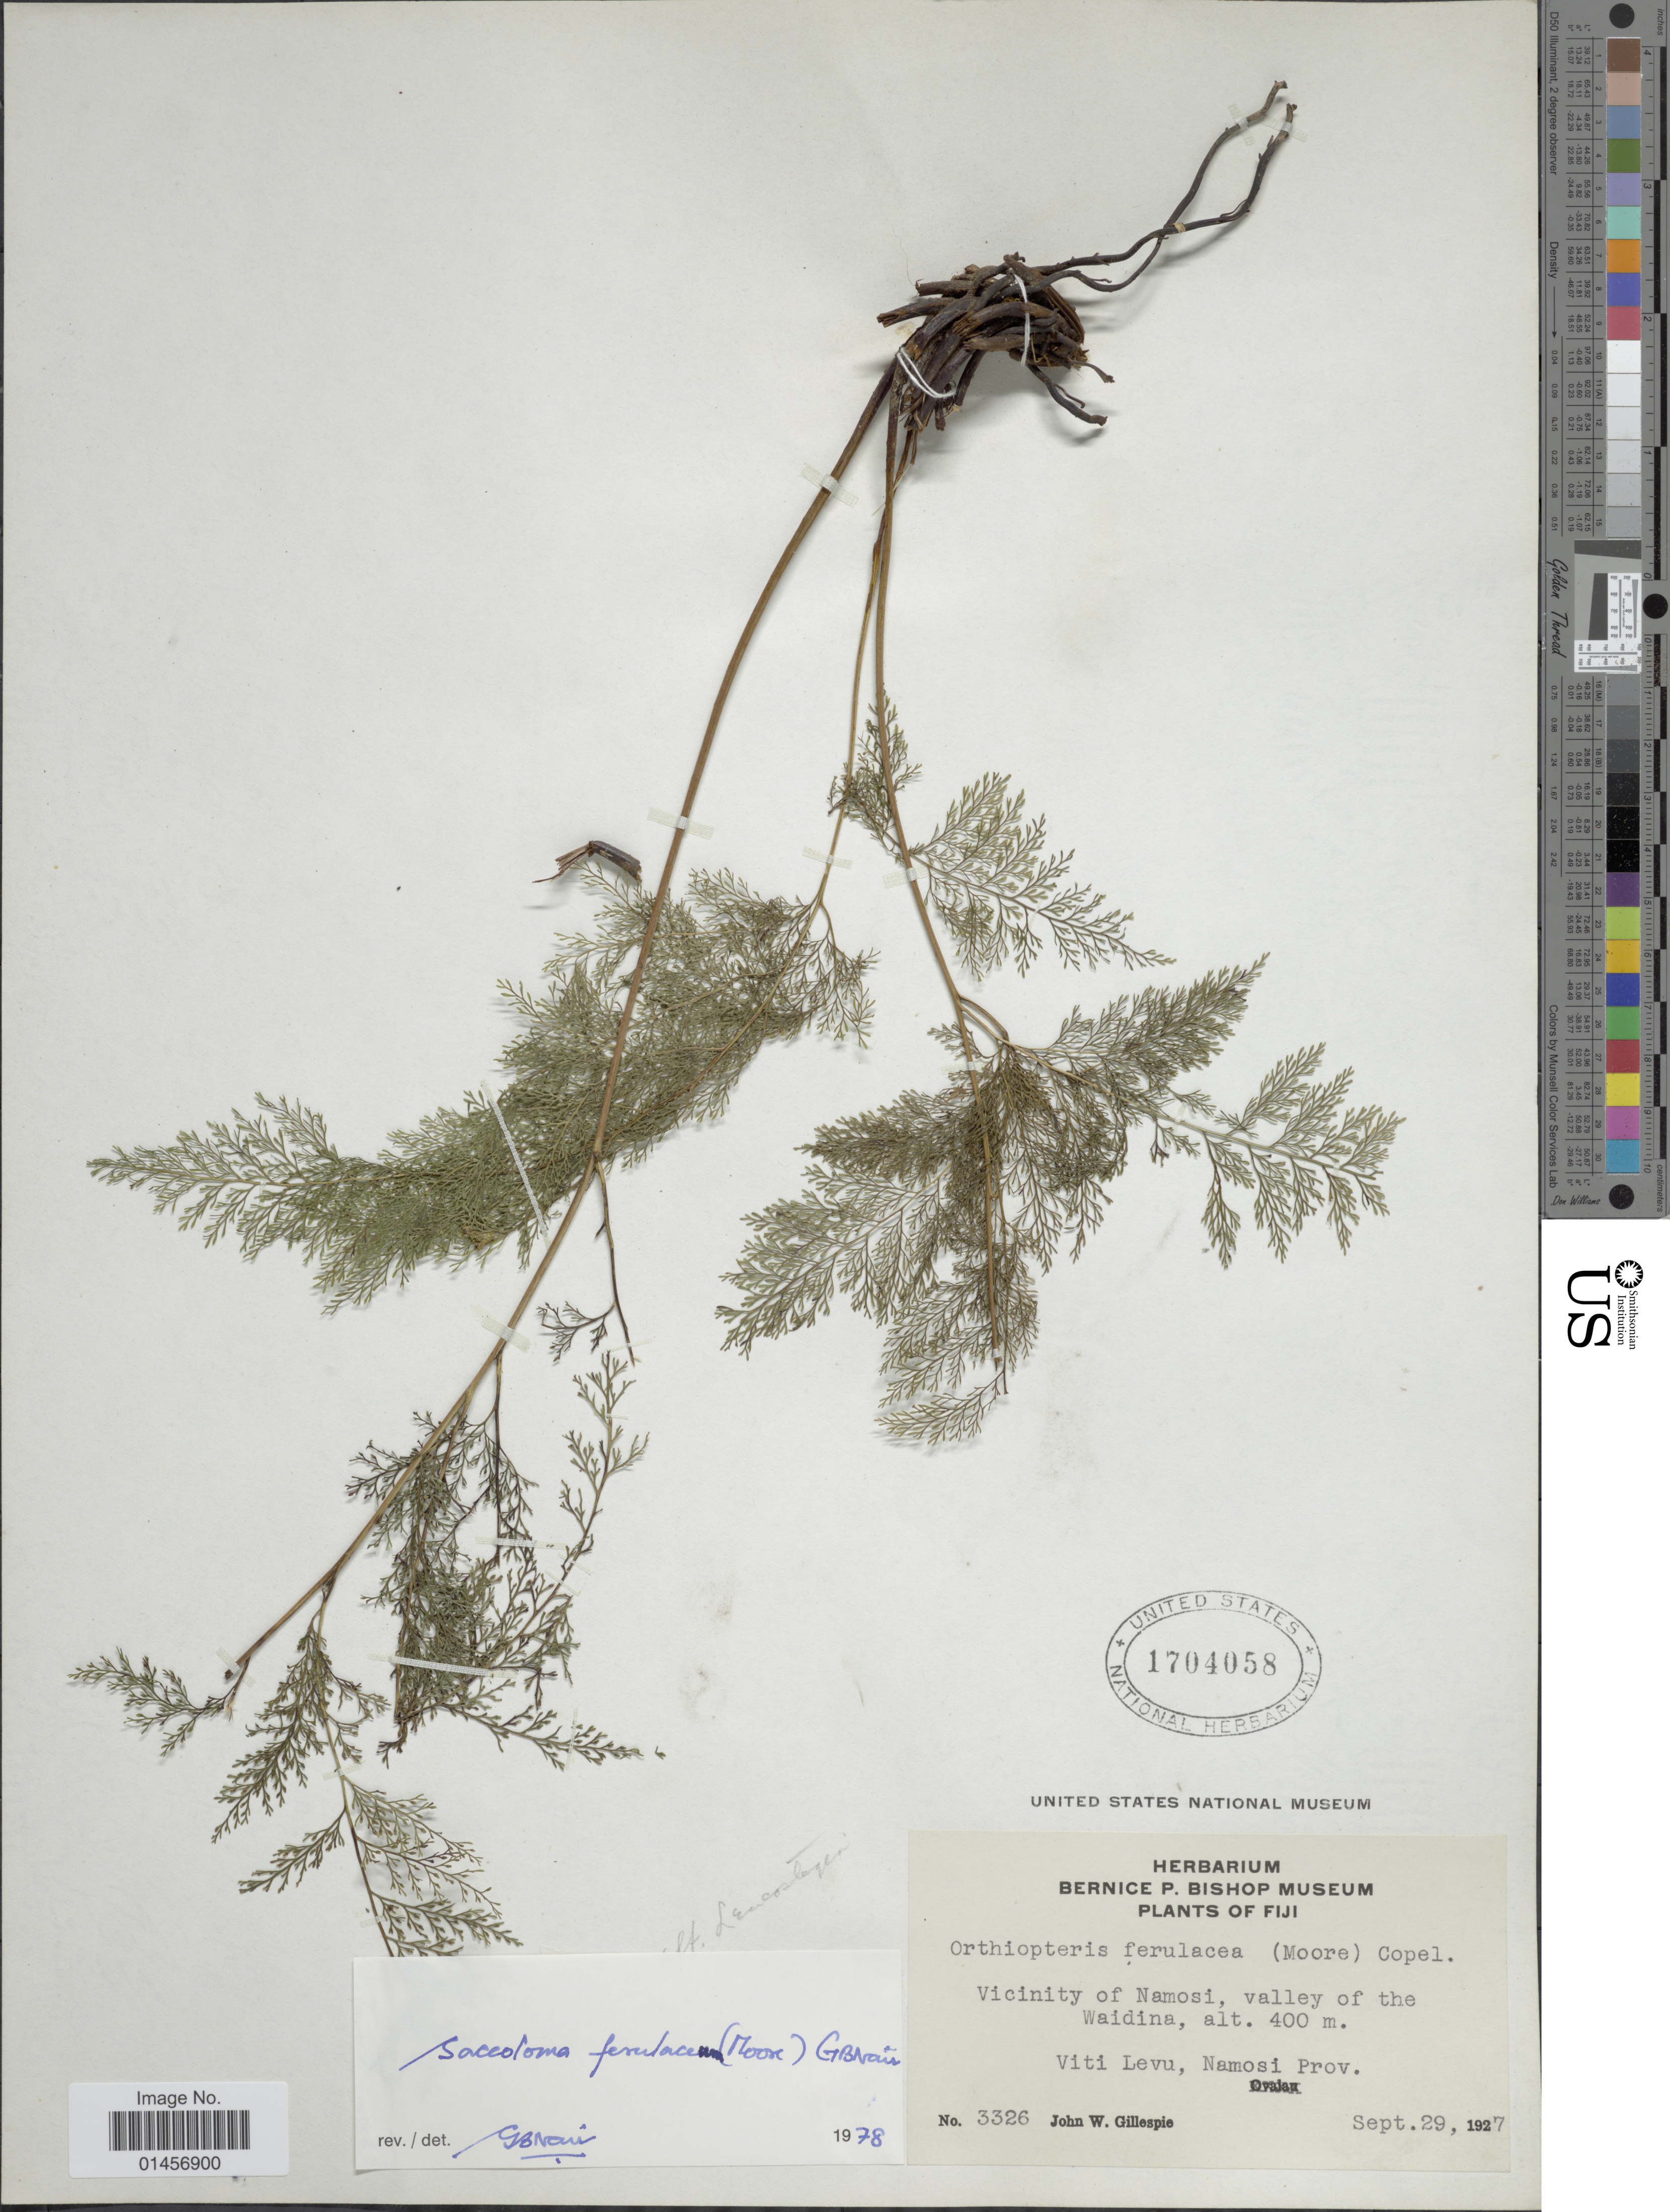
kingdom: Plantae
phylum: Tracheophyta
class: Polypodiopsida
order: Polypodiales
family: Saccolomataceae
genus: Saccoloma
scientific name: Saccoloma ferulaceum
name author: (T. Moore) R.M. Tryon & A.F. Tryon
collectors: J. W. Gillespie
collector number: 3326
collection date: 1927-09-29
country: Fiji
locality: Fiji, Viti Levu, Namosi Prov. Vicinity of Namosi, valley of the Waidina.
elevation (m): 400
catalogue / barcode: US 1704058